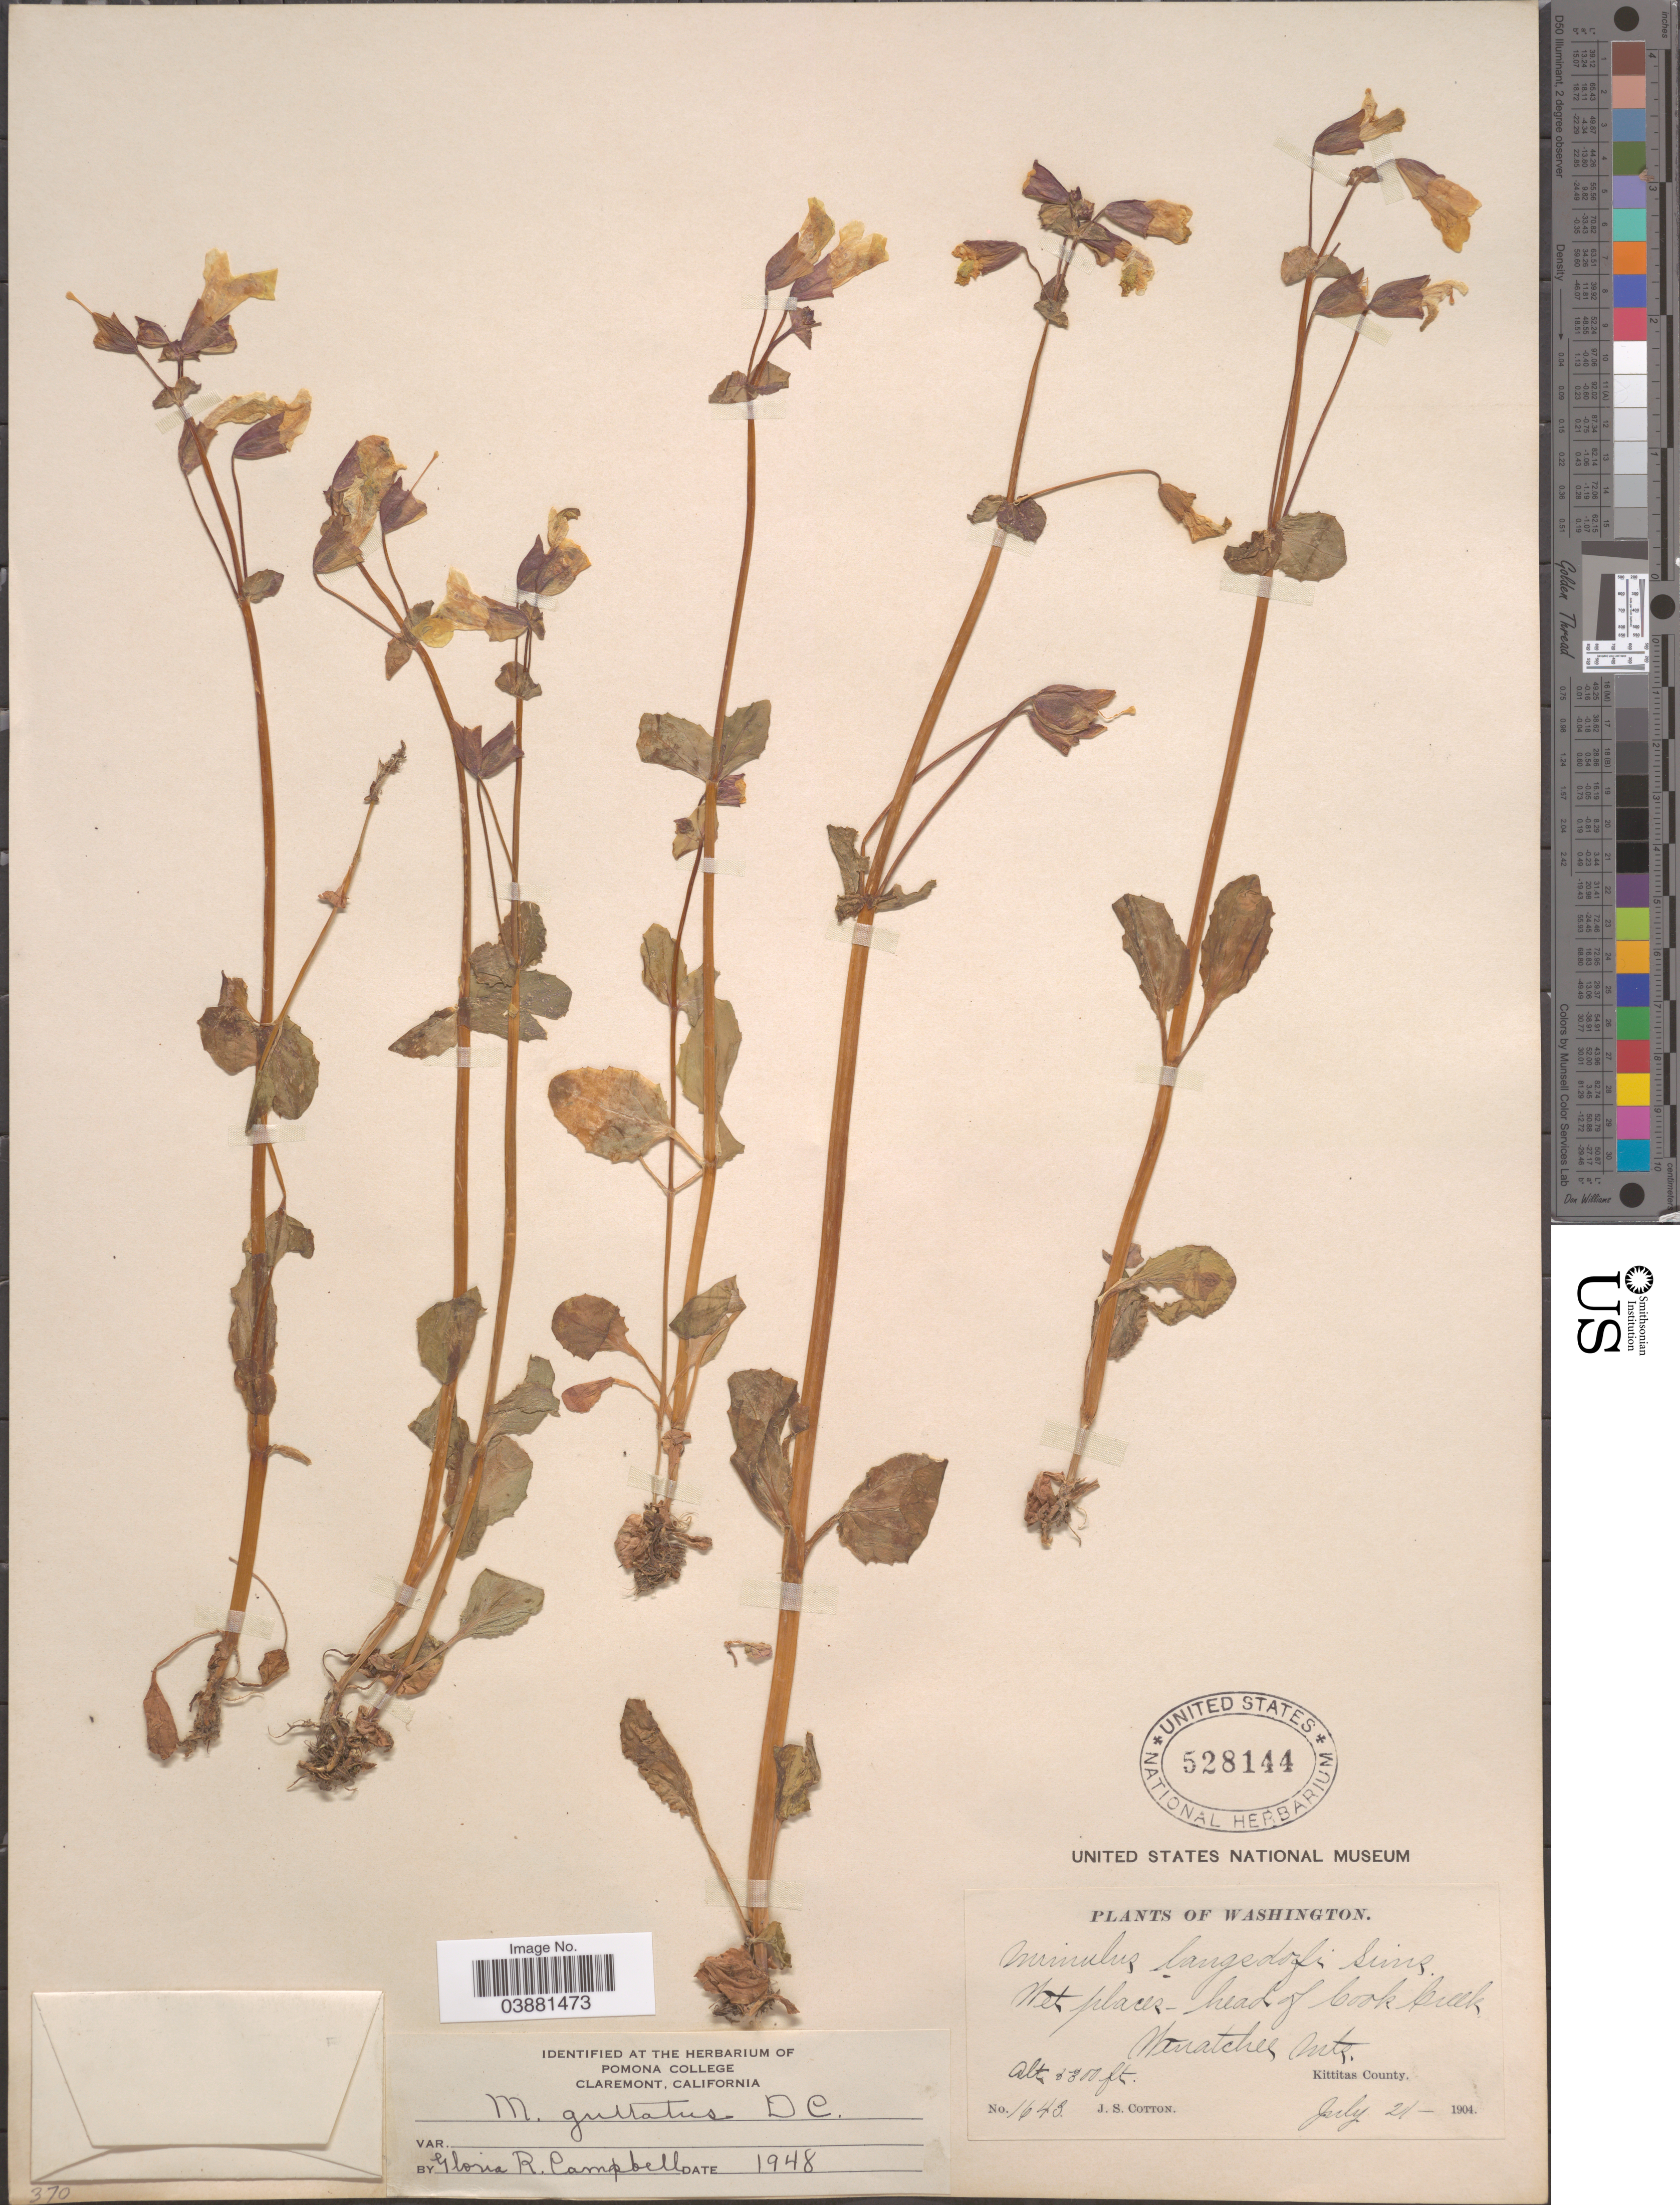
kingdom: Plantae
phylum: Tracheophyta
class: Magnoliopsida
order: Lamiales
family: Phrymaceae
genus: Mimulus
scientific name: Mimulus guttatus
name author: DC.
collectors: J. S. Cotton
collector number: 1643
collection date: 1904-07-21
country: United States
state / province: Washington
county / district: Kittitas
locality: Head of Cook Creek, Wenatchee Mts. Kittitas County.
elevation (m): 1615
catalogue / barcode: US 528144